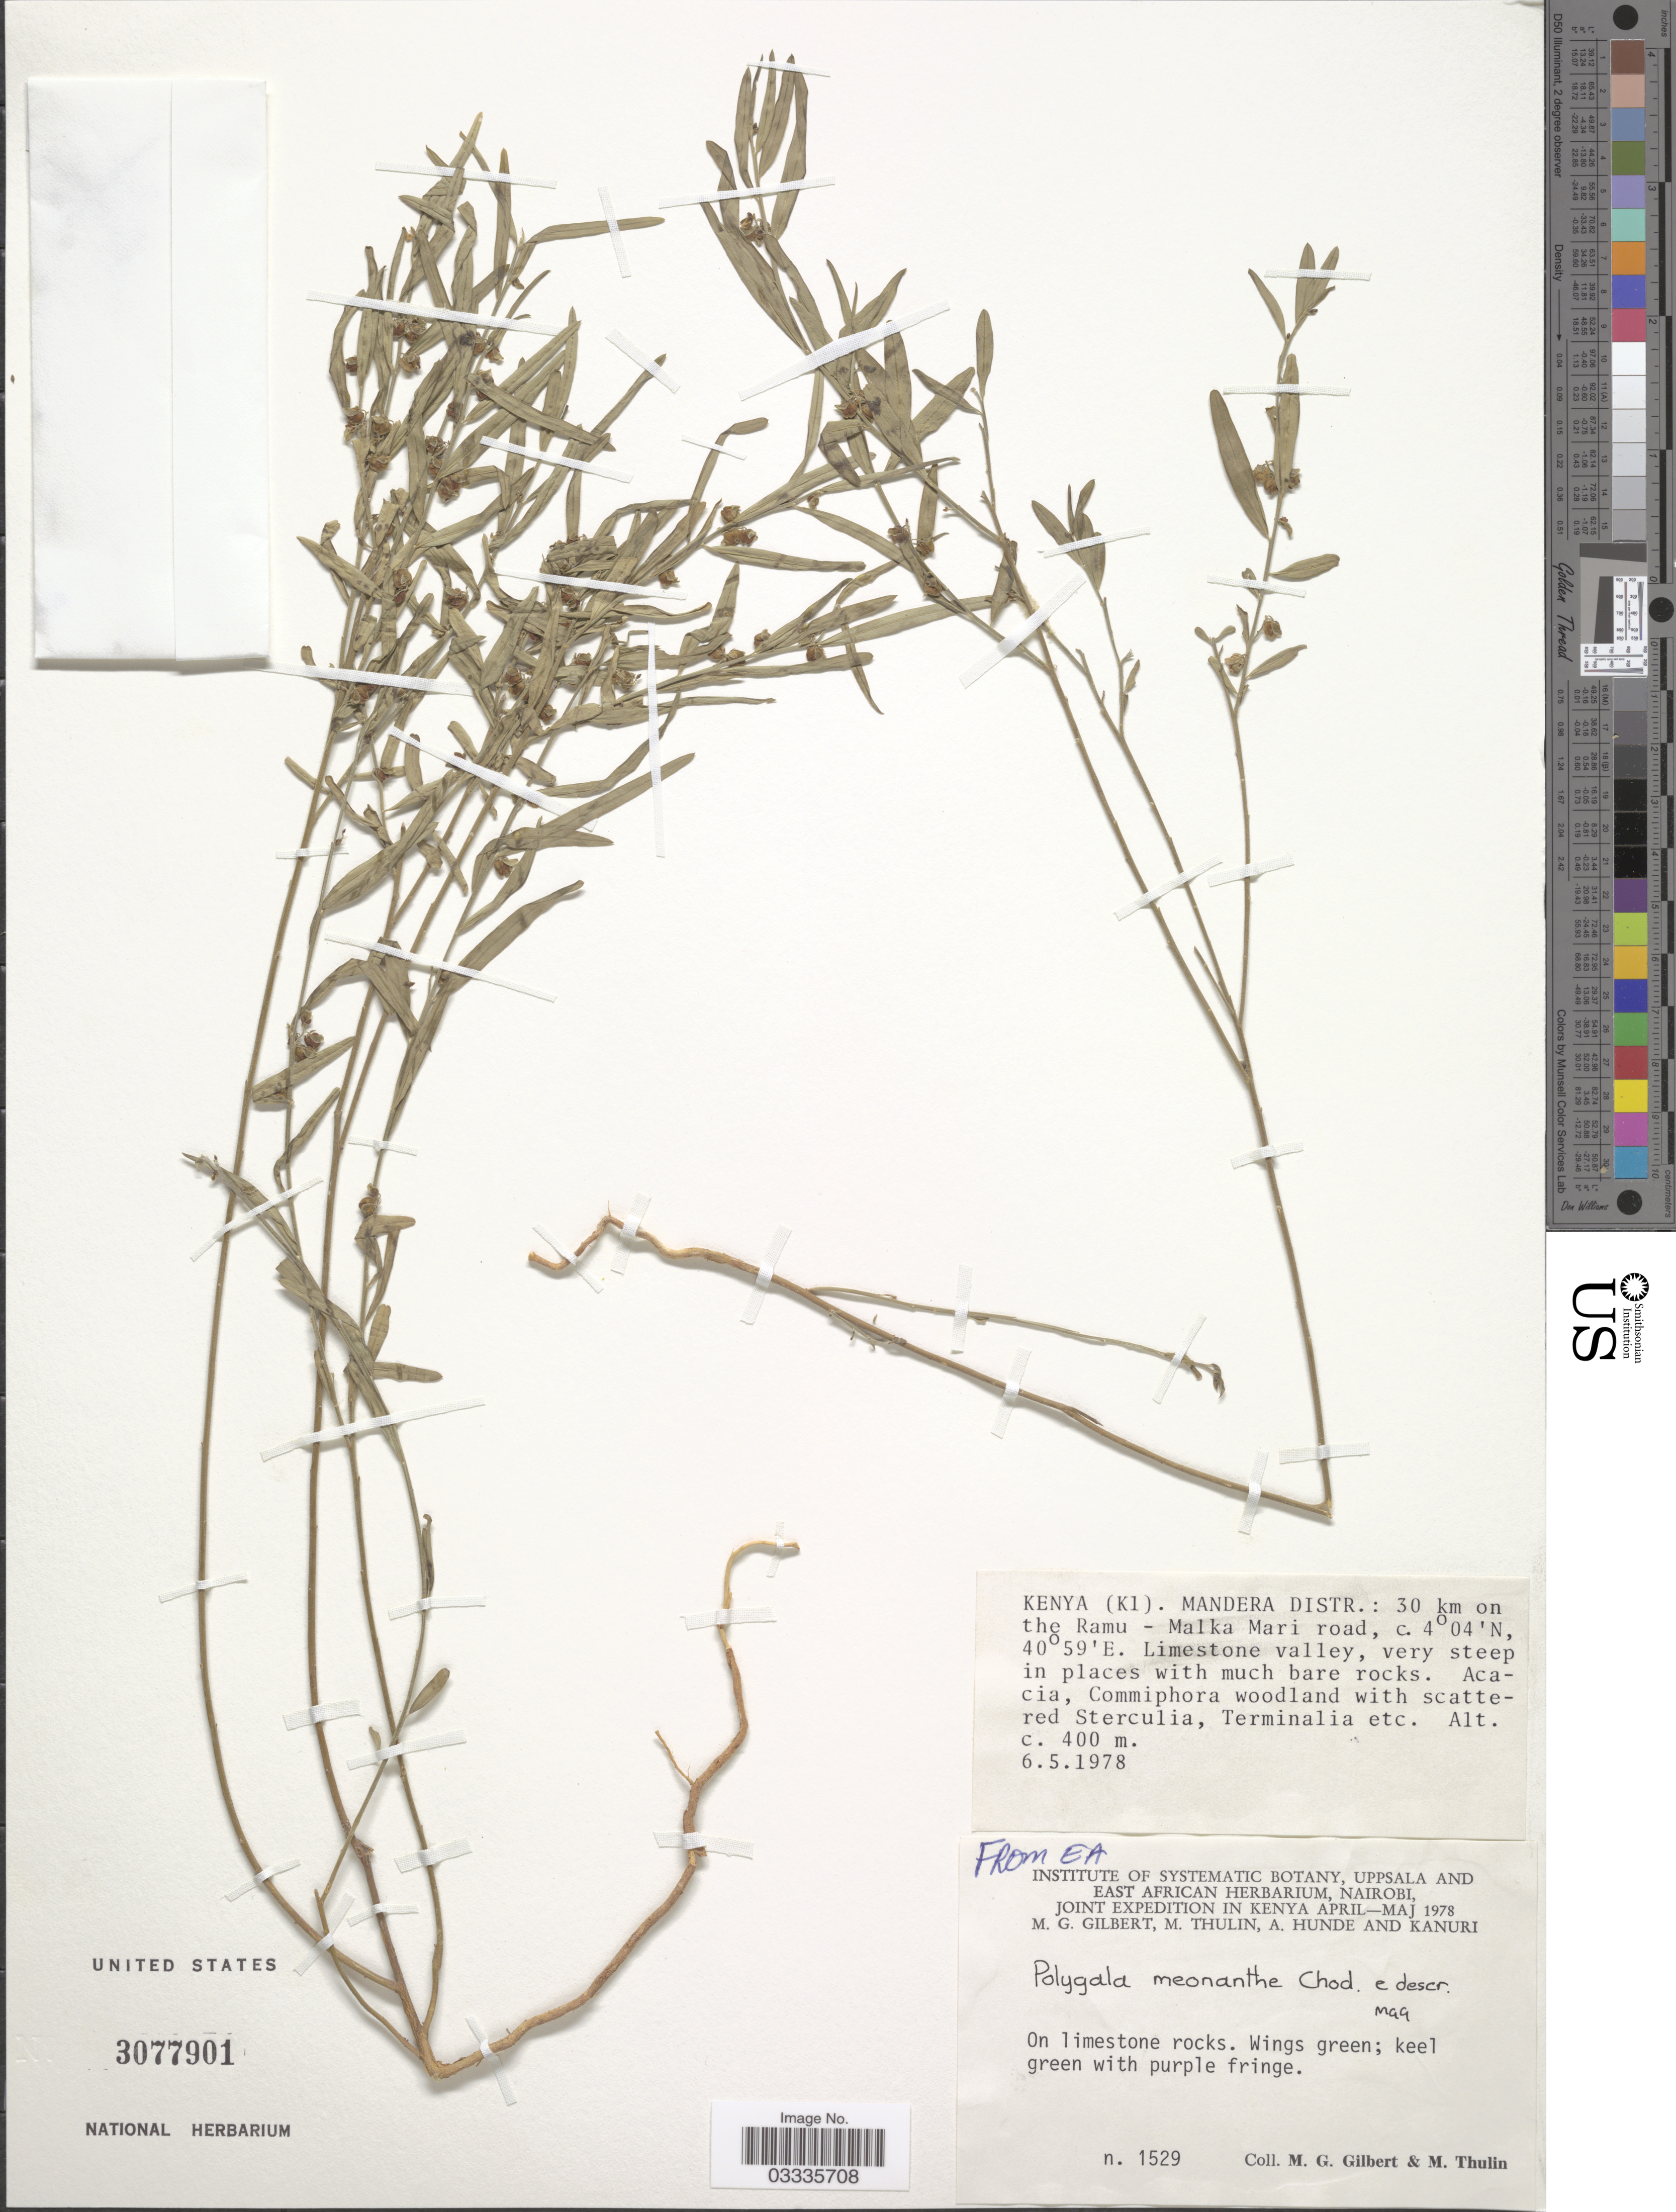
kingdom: Plantae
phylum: Tracheophyta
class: Magnoliopsida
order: Fabales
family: Polygalaceae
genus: Polygala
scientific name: Polygala meonantha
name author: Chodat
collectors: M. G. Gilbert & M. Thulin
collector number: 1529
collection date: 1978-05-06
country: Kenya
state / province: Mandera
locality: (K1) Mandera Distr.: 30 km on the Ramu - Malka Mari road.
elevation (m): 400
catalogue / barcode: US 3077901